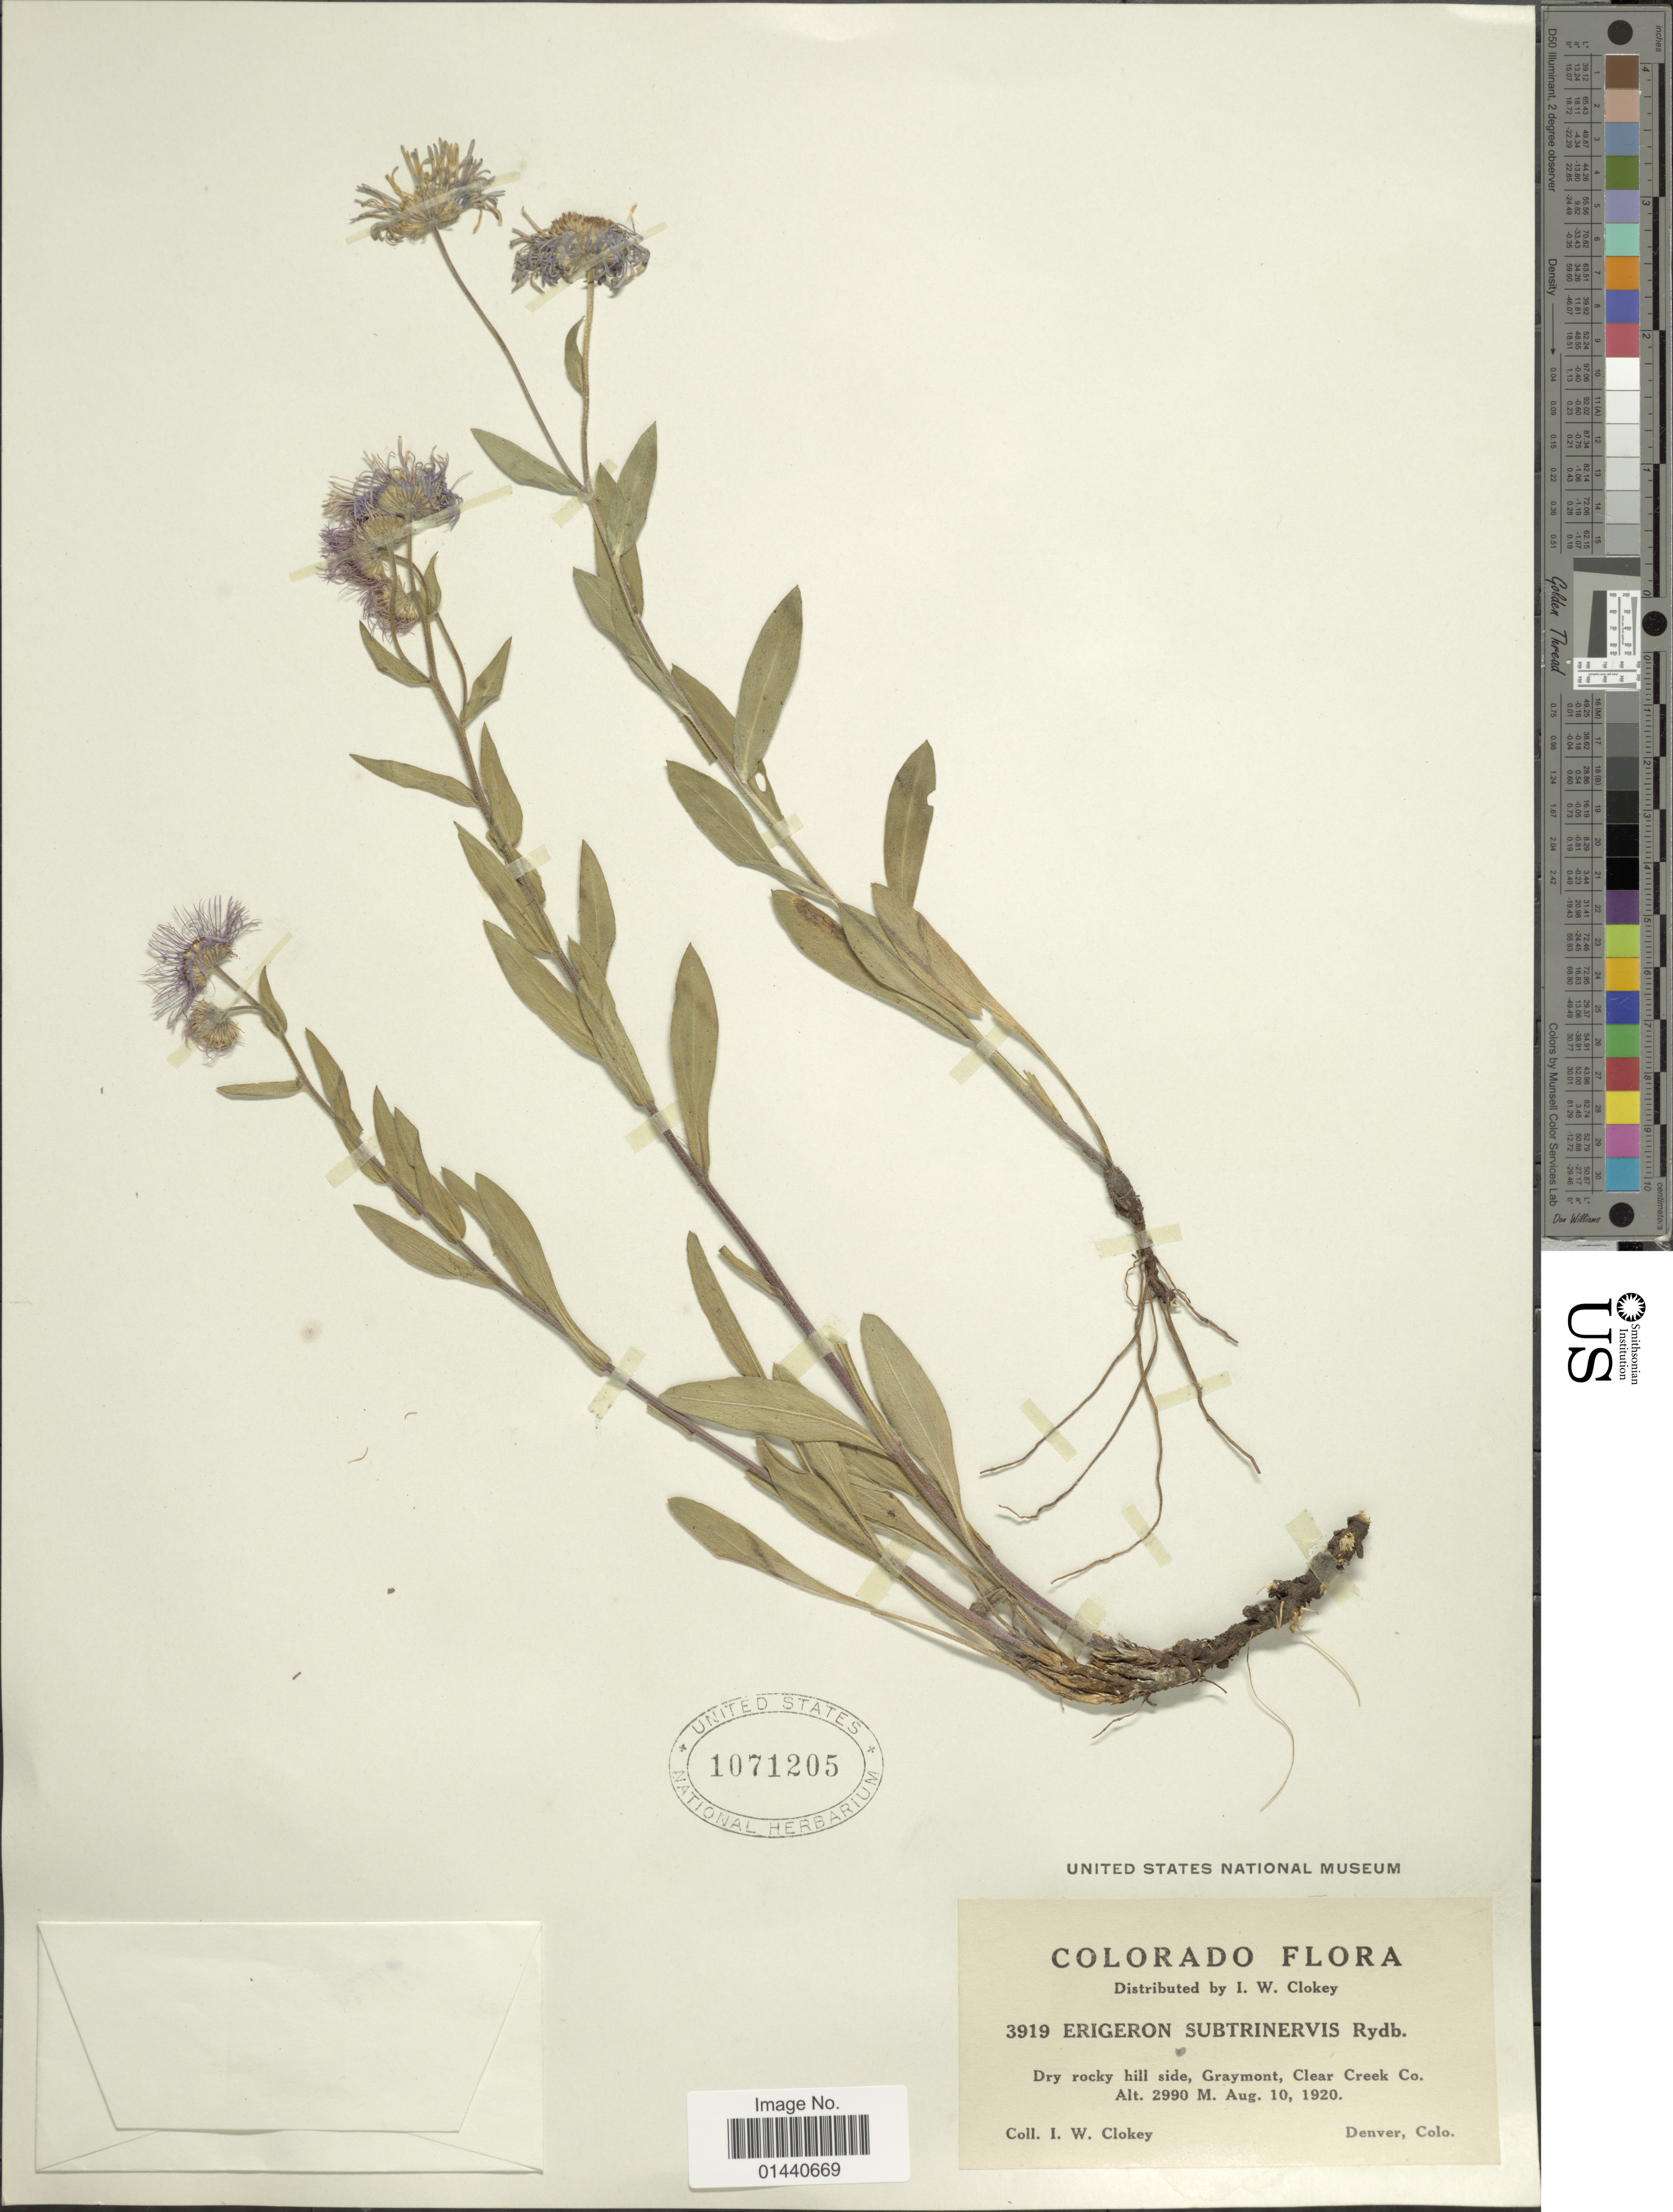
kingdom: Plantae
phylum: Tracheophyta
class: Magnoliopsida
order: Asterales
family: Asteraceae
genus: Erigeron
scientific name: Erigeron subtrinervis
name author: Rydb. ex Porter & Britton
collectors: I. W. Clokey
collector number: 3919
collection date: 1920-08-10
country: United States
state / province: Colorado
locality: Graymont, Clear Creek Co.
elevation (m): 2990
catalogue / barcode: US 1071205